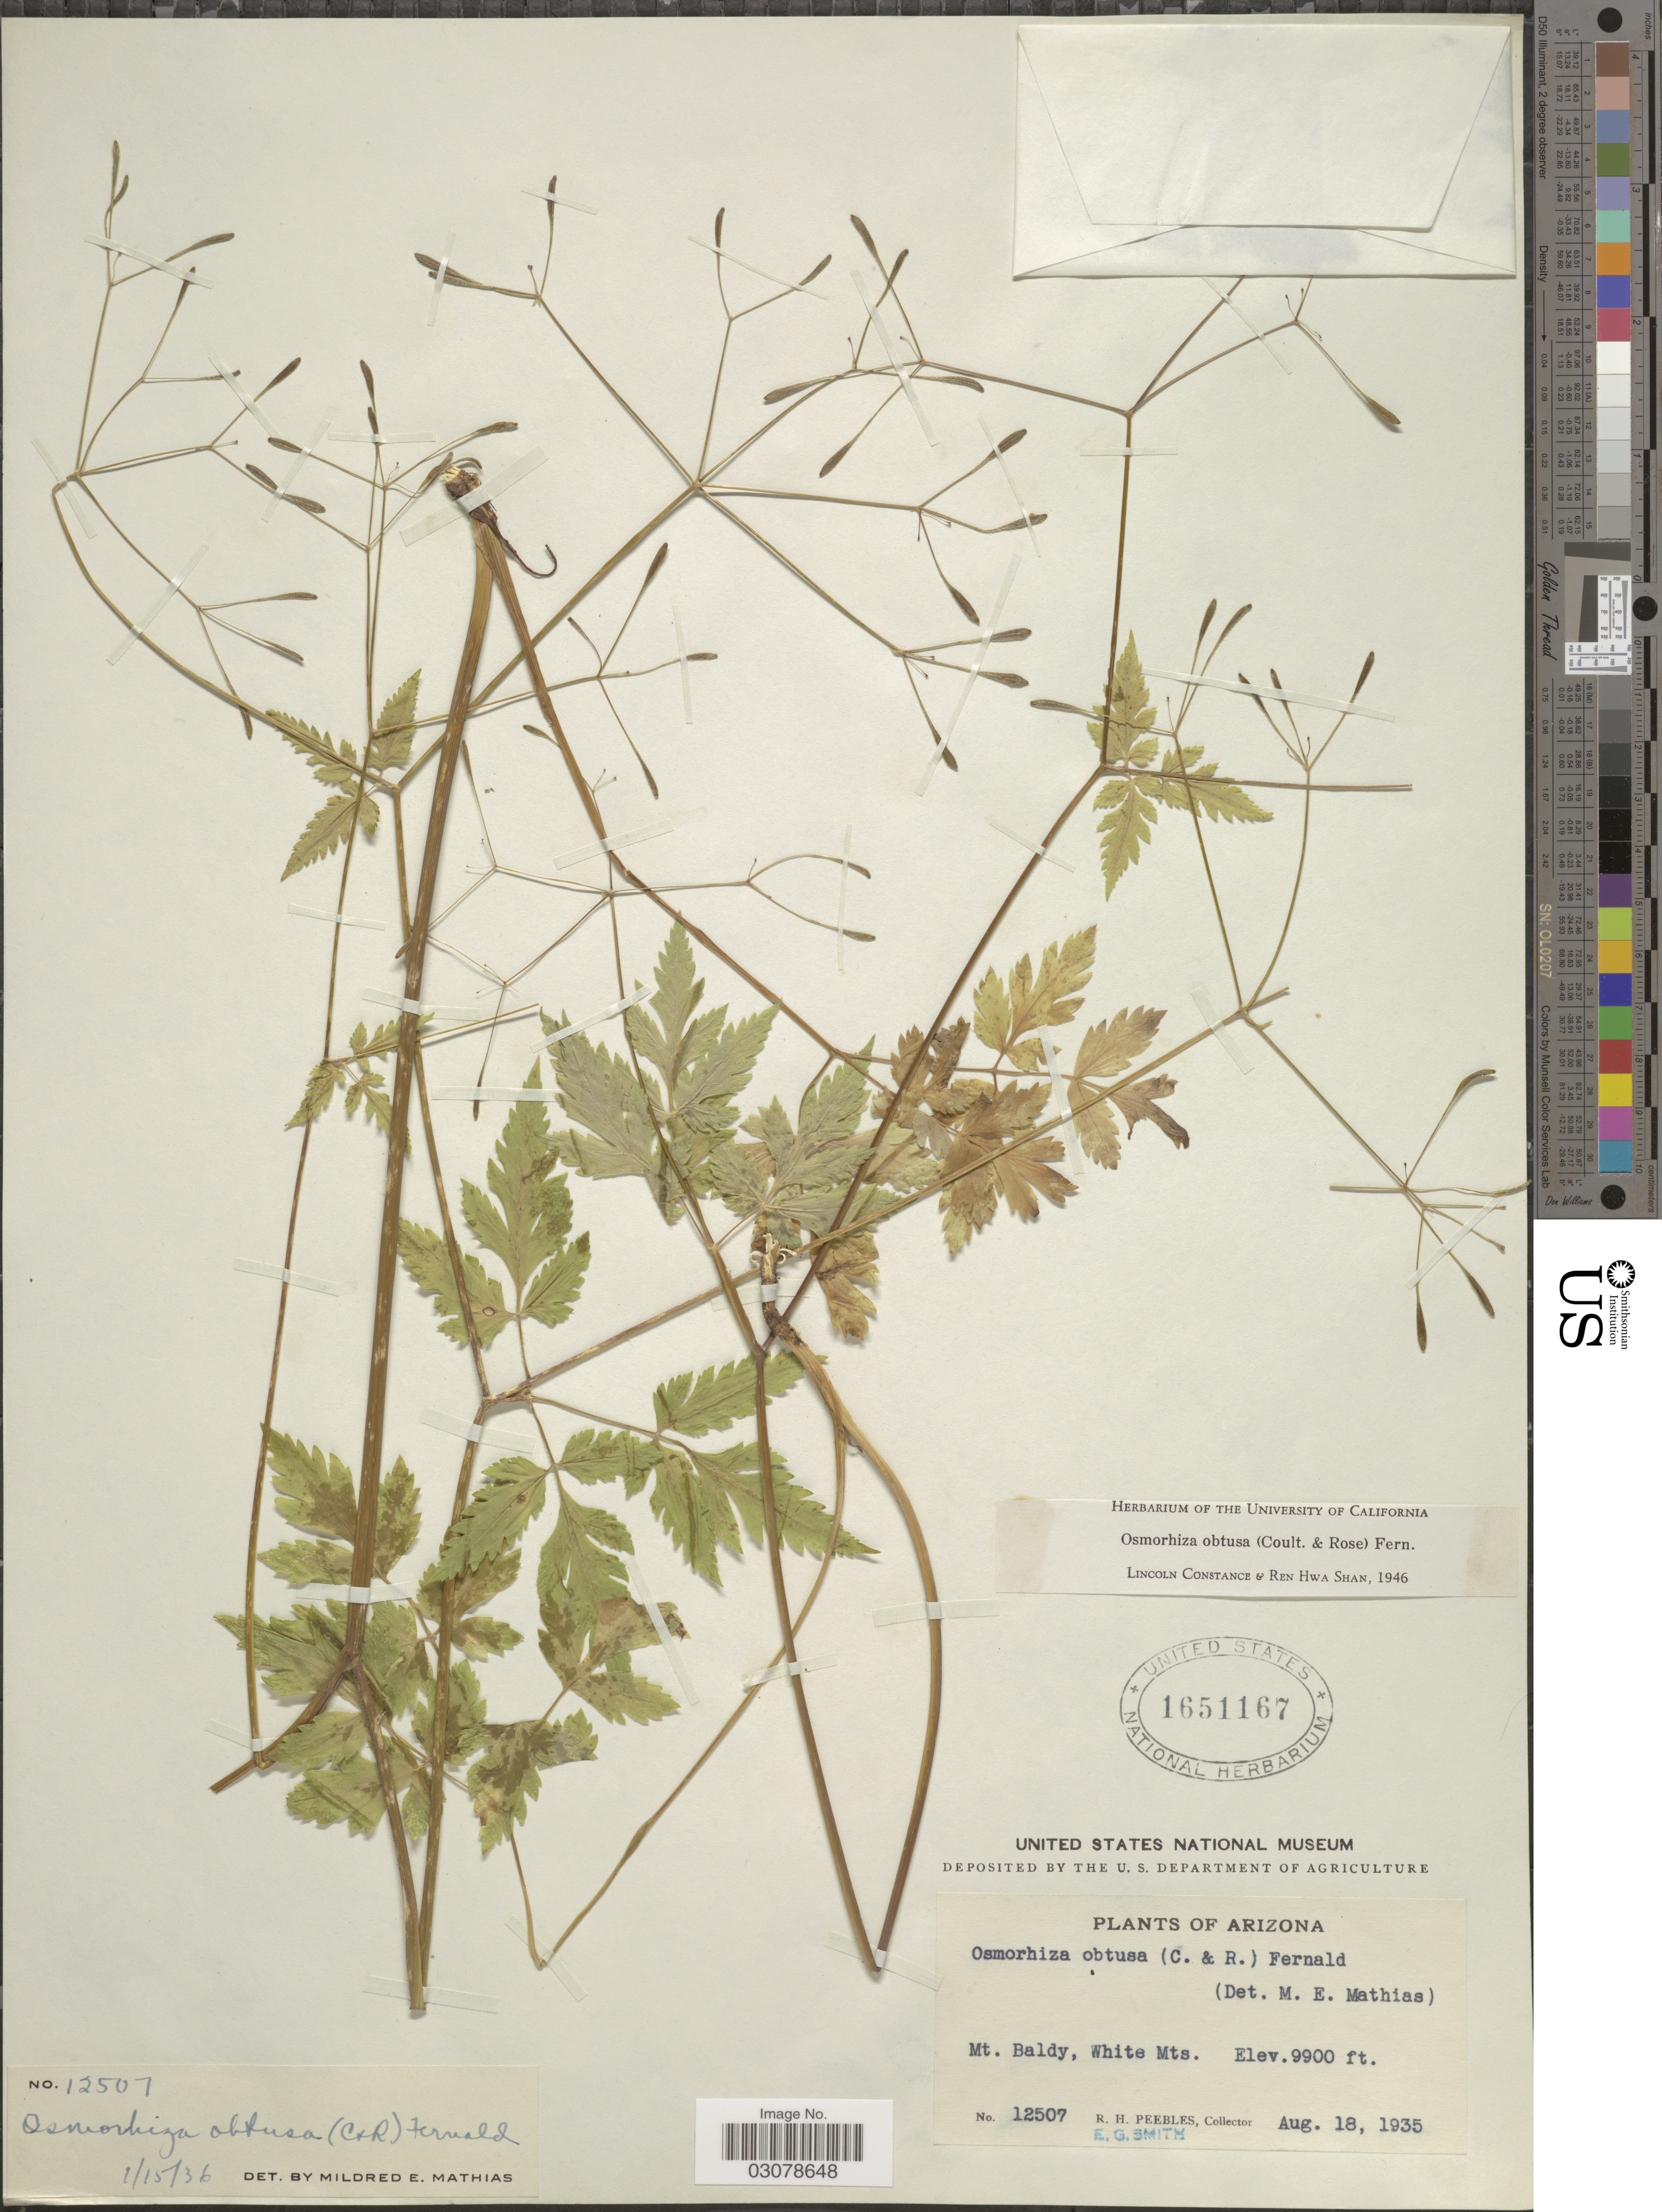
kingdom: Plantae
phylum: Tracheophyta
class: Magnoliopsida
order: Apiales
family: Apiaceae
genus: Osmorhiza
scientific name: Osmorhiza obtusa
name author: (J.M. Coult. & Rose) Fernald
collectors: R. H. Peebles & E. G. Smith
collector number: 12507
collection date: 1935-08-18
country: United States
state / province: Arizona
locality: Mt. Baldy, White Mts.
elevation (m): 3018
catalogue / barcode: US 1651167